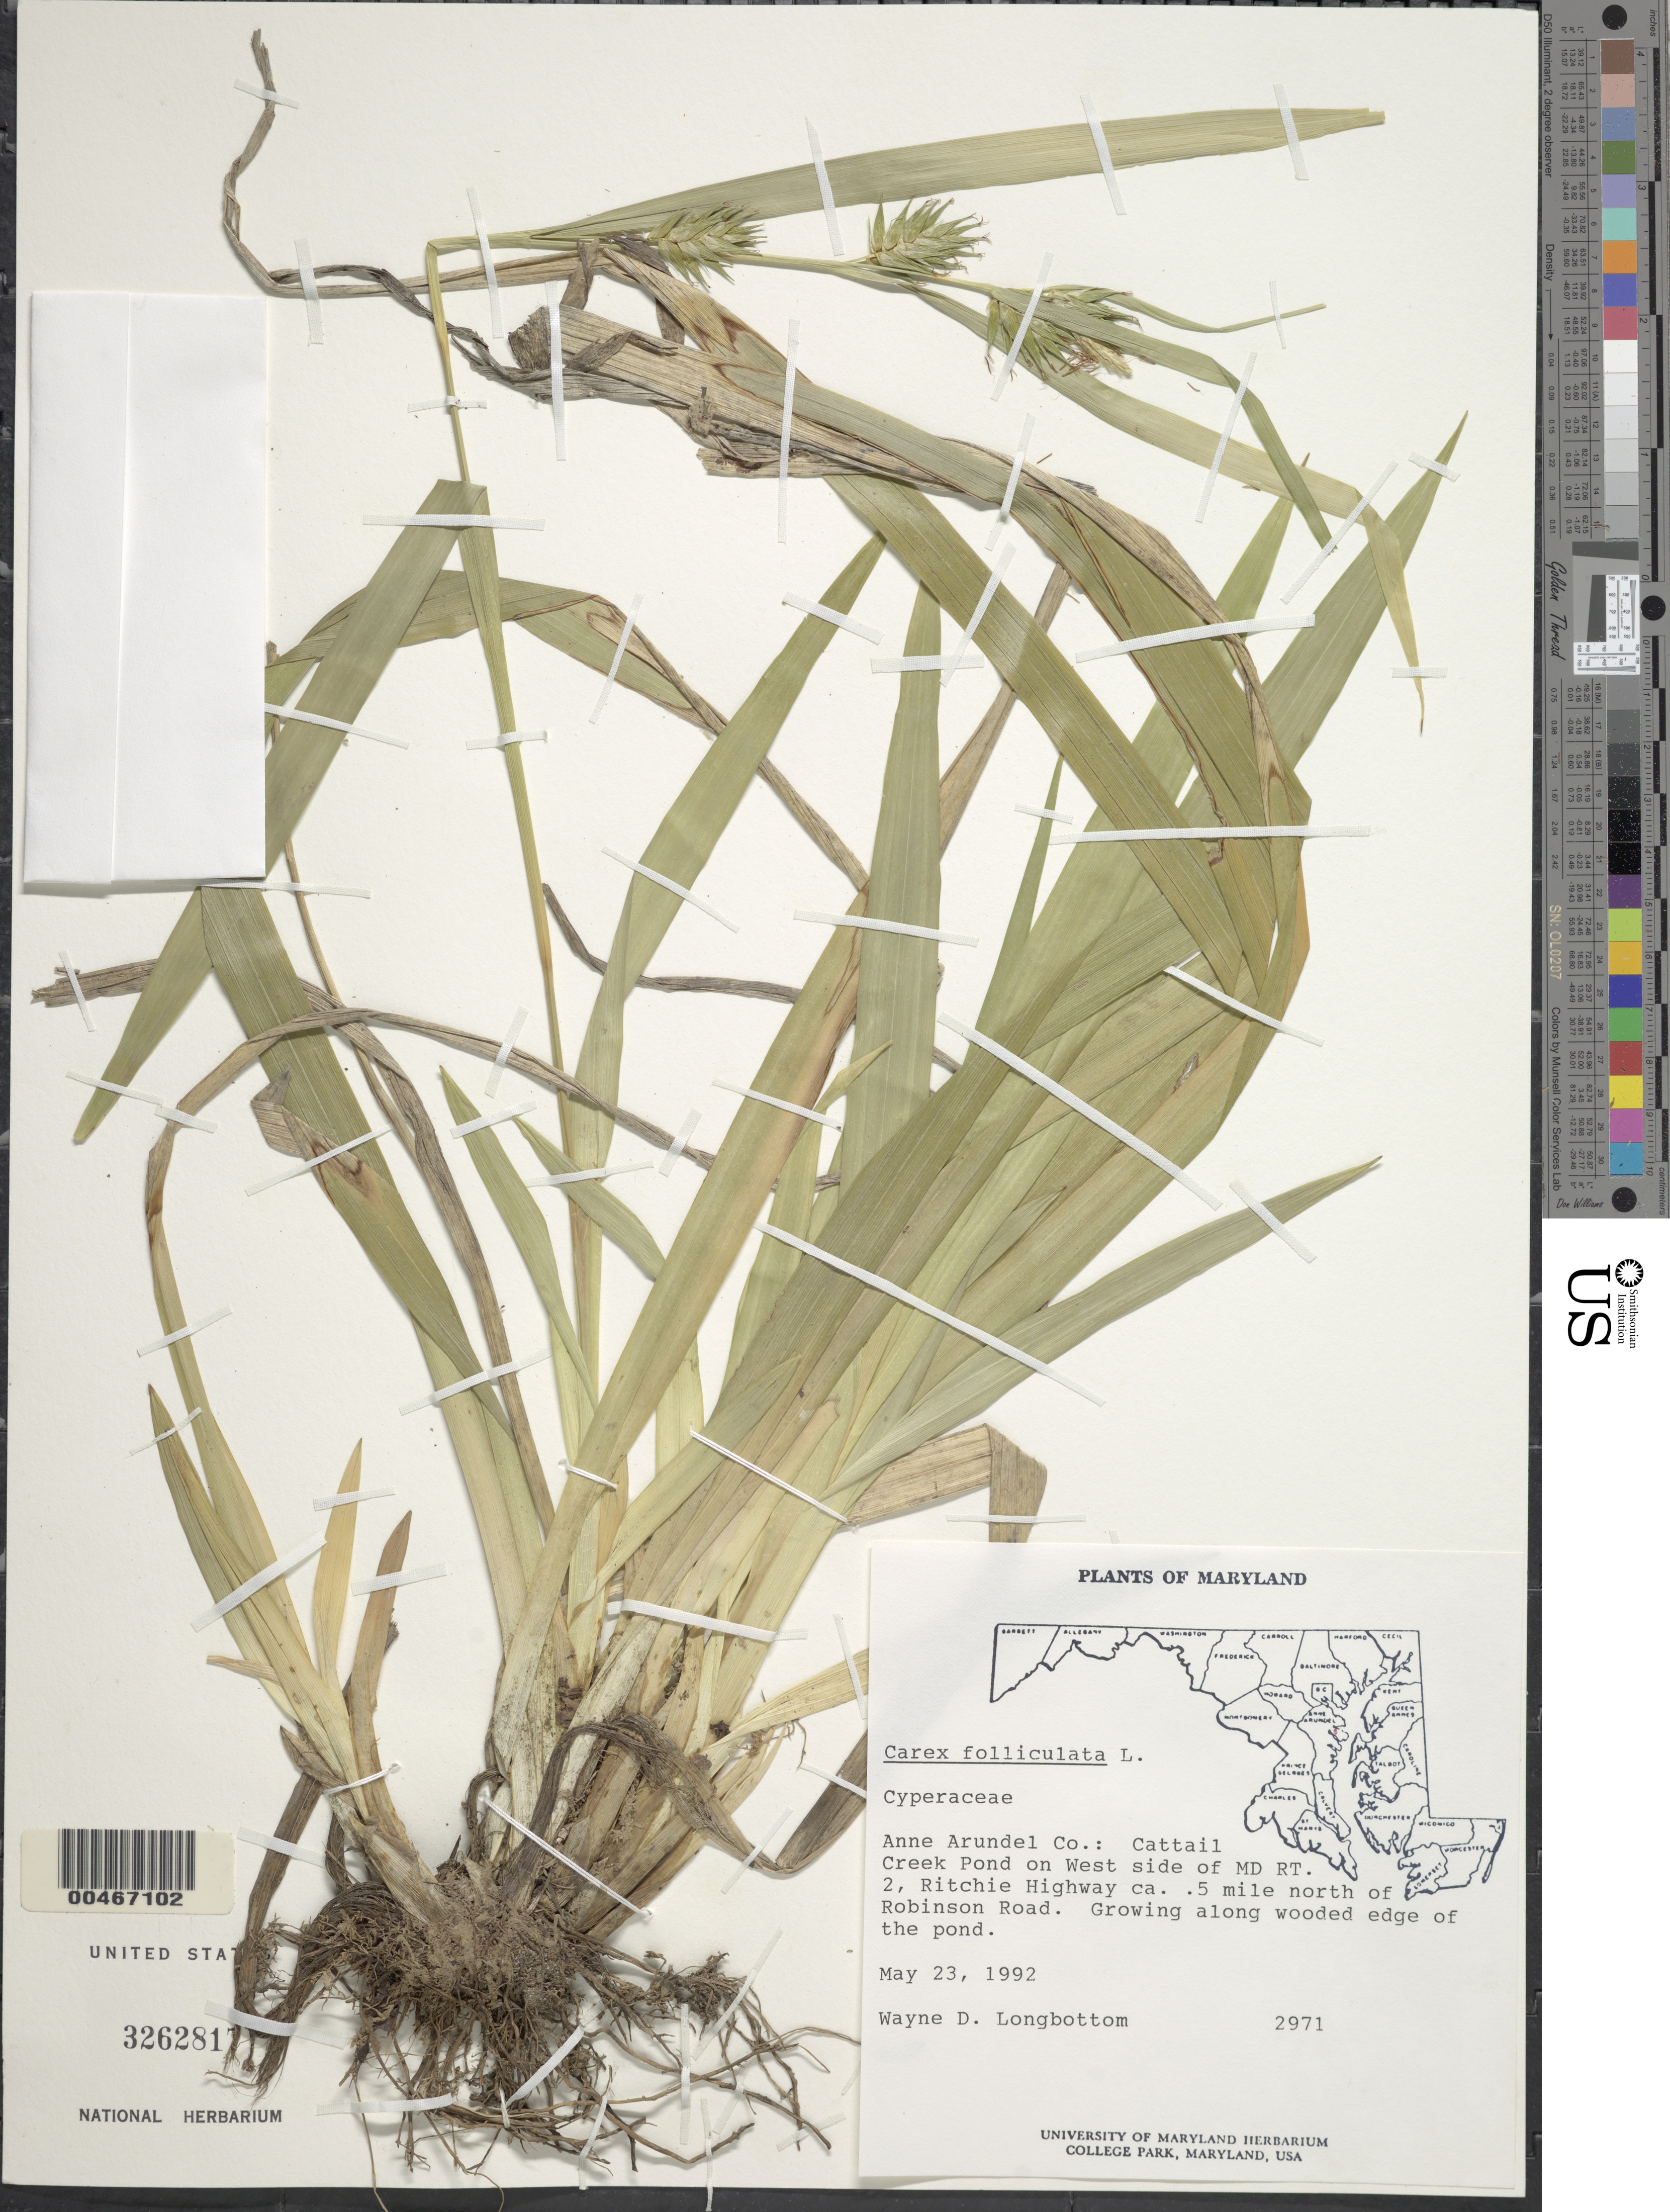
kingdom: Plantae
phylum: Tracheophyta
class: Liliopsida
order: Poales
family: Cyperaceae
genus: Carex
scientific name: Carex folliculata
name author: L.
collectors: W. D. Longbottom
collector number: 2971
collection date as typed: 23 May 1992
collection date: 1992-05-23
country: United States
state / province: Maryland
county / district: Anne Arundel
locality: Cattail Creek Pond on MD Rt. 2 Ritchie Hwy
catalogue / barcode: US 3262817